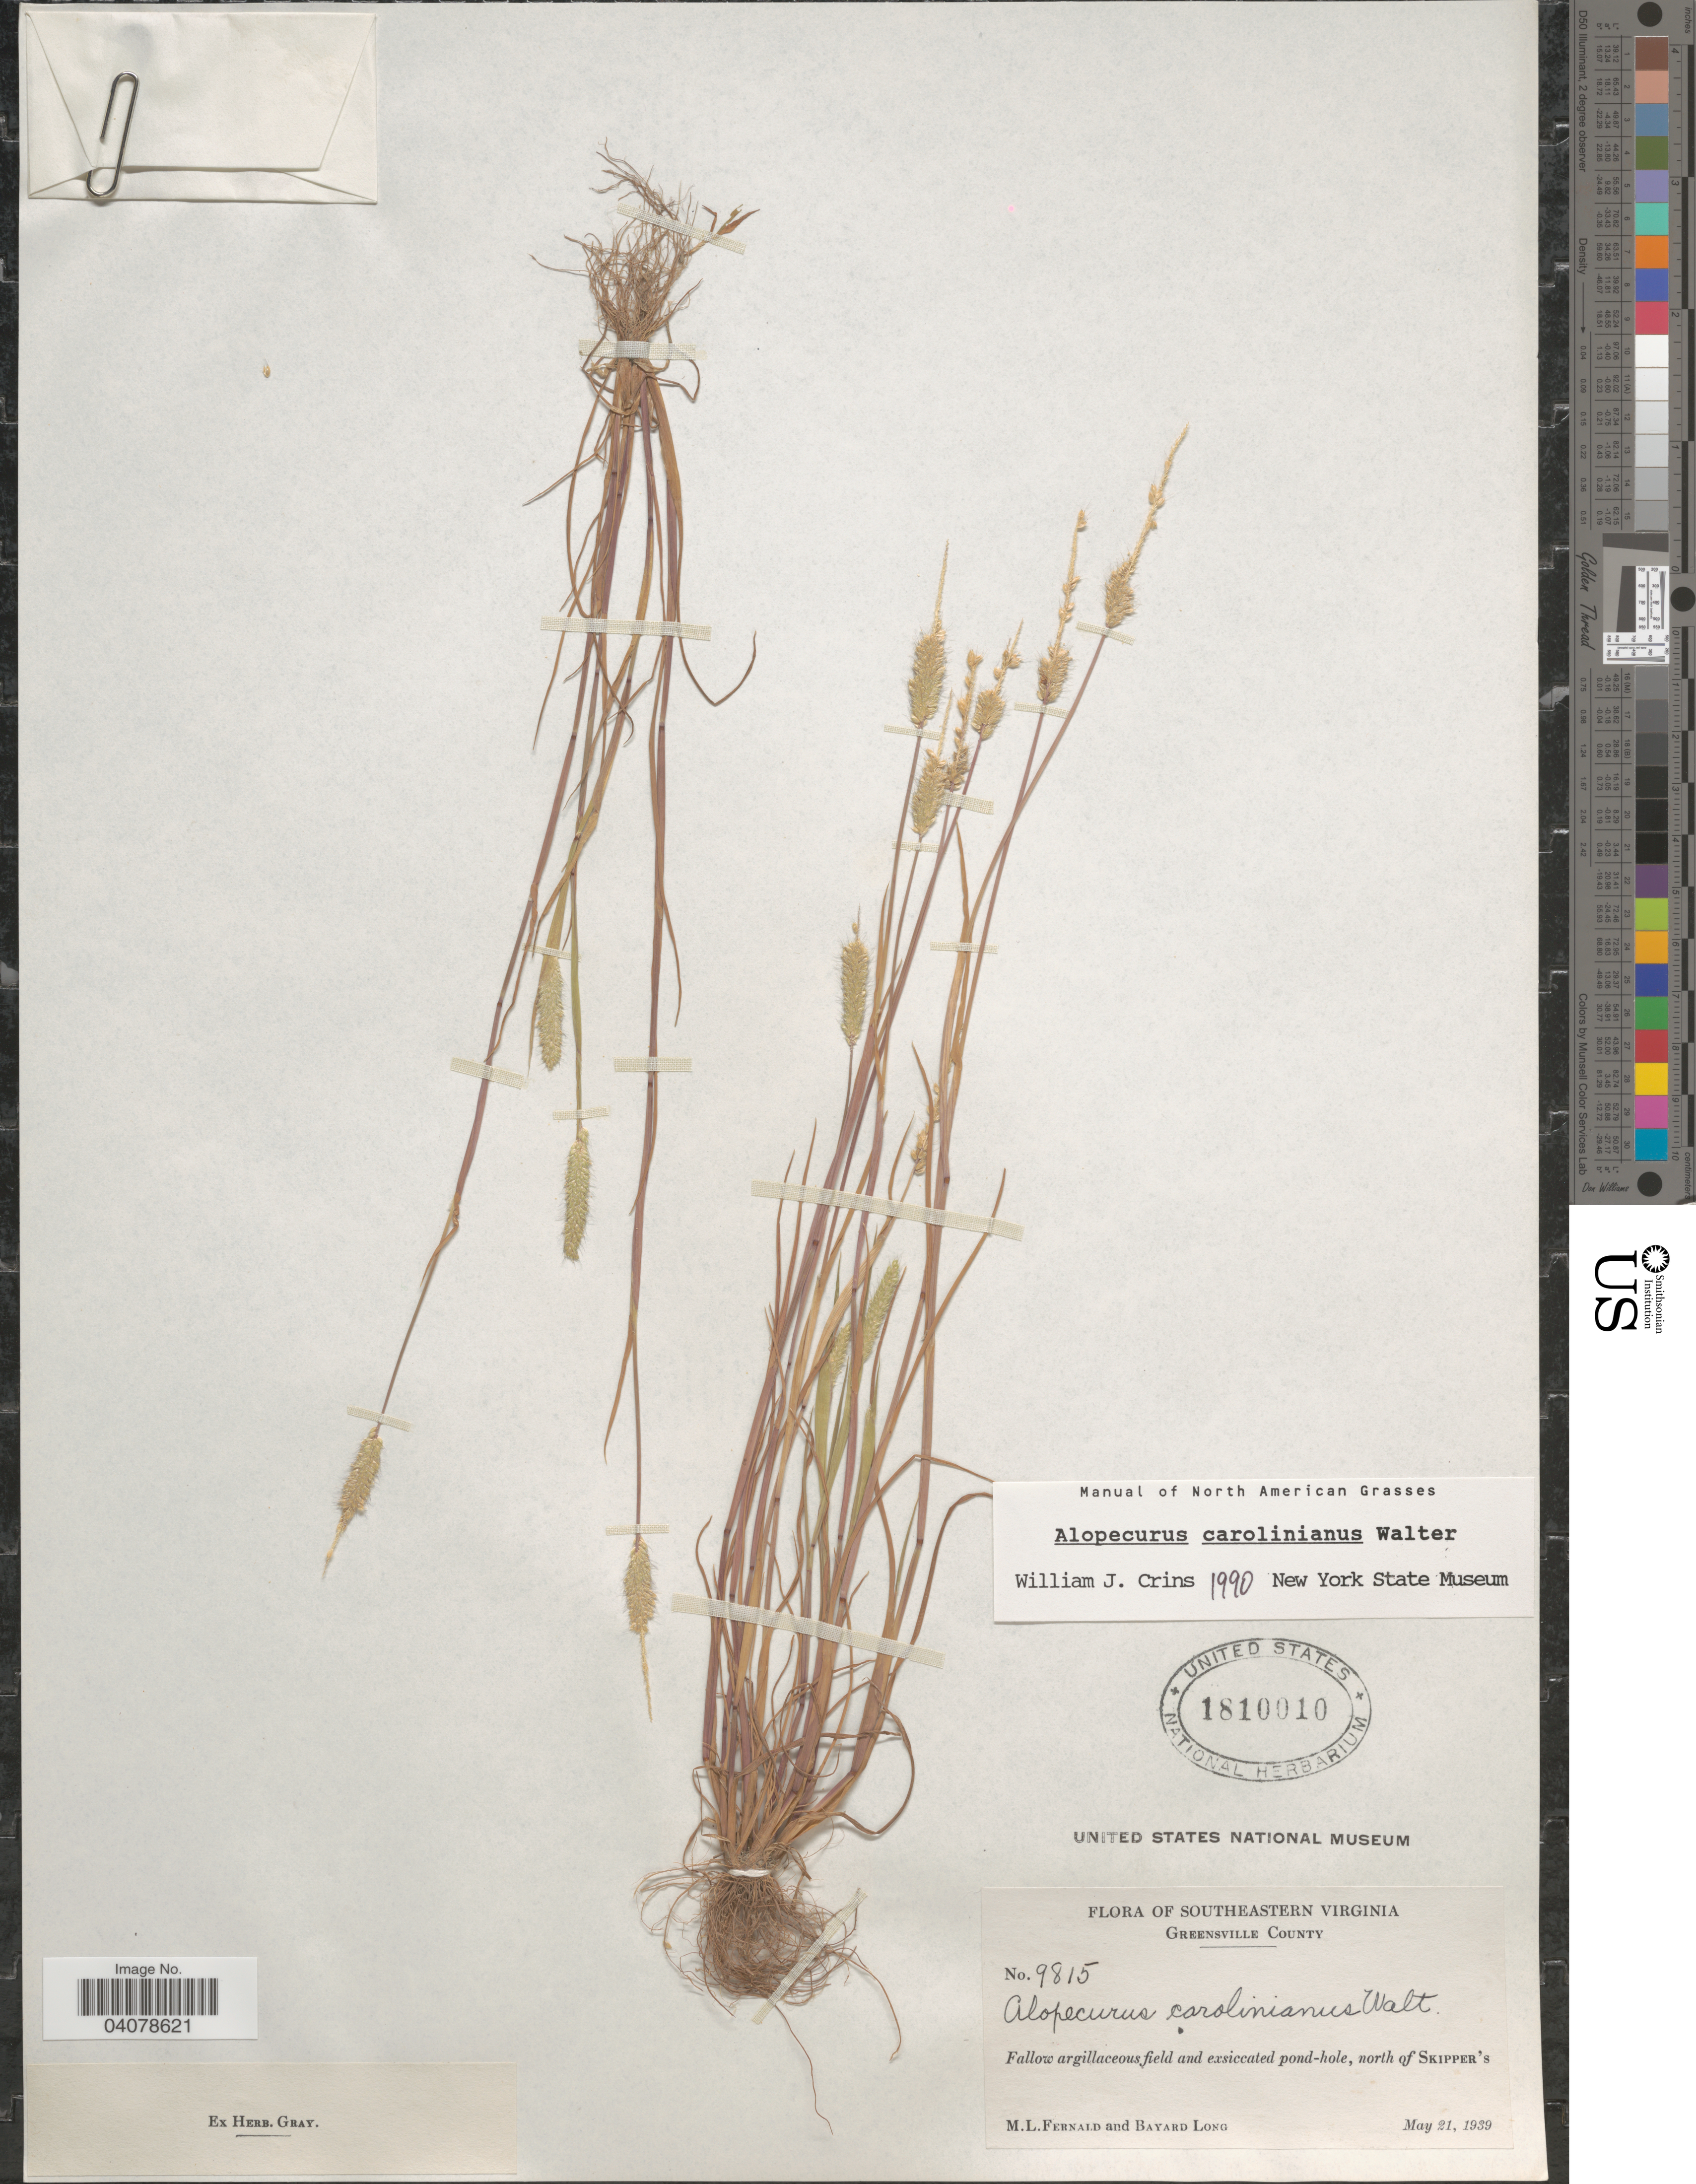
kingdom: Plantae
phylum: Tracheophyta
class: Liliopsida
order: Poales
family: Poaceae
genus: Alopecurus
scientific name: Alopecurus carolinianus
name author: Walter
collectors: M. L. Fernald & B. Long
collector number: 9815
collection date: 1939-05-21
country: United States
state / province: Virginia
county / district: Greensville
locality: Southeastern Virginia. Greenville County. Fallow argillaceous field and exsiccated pond-hole, north of Skipper's.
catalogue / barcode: US 1810010